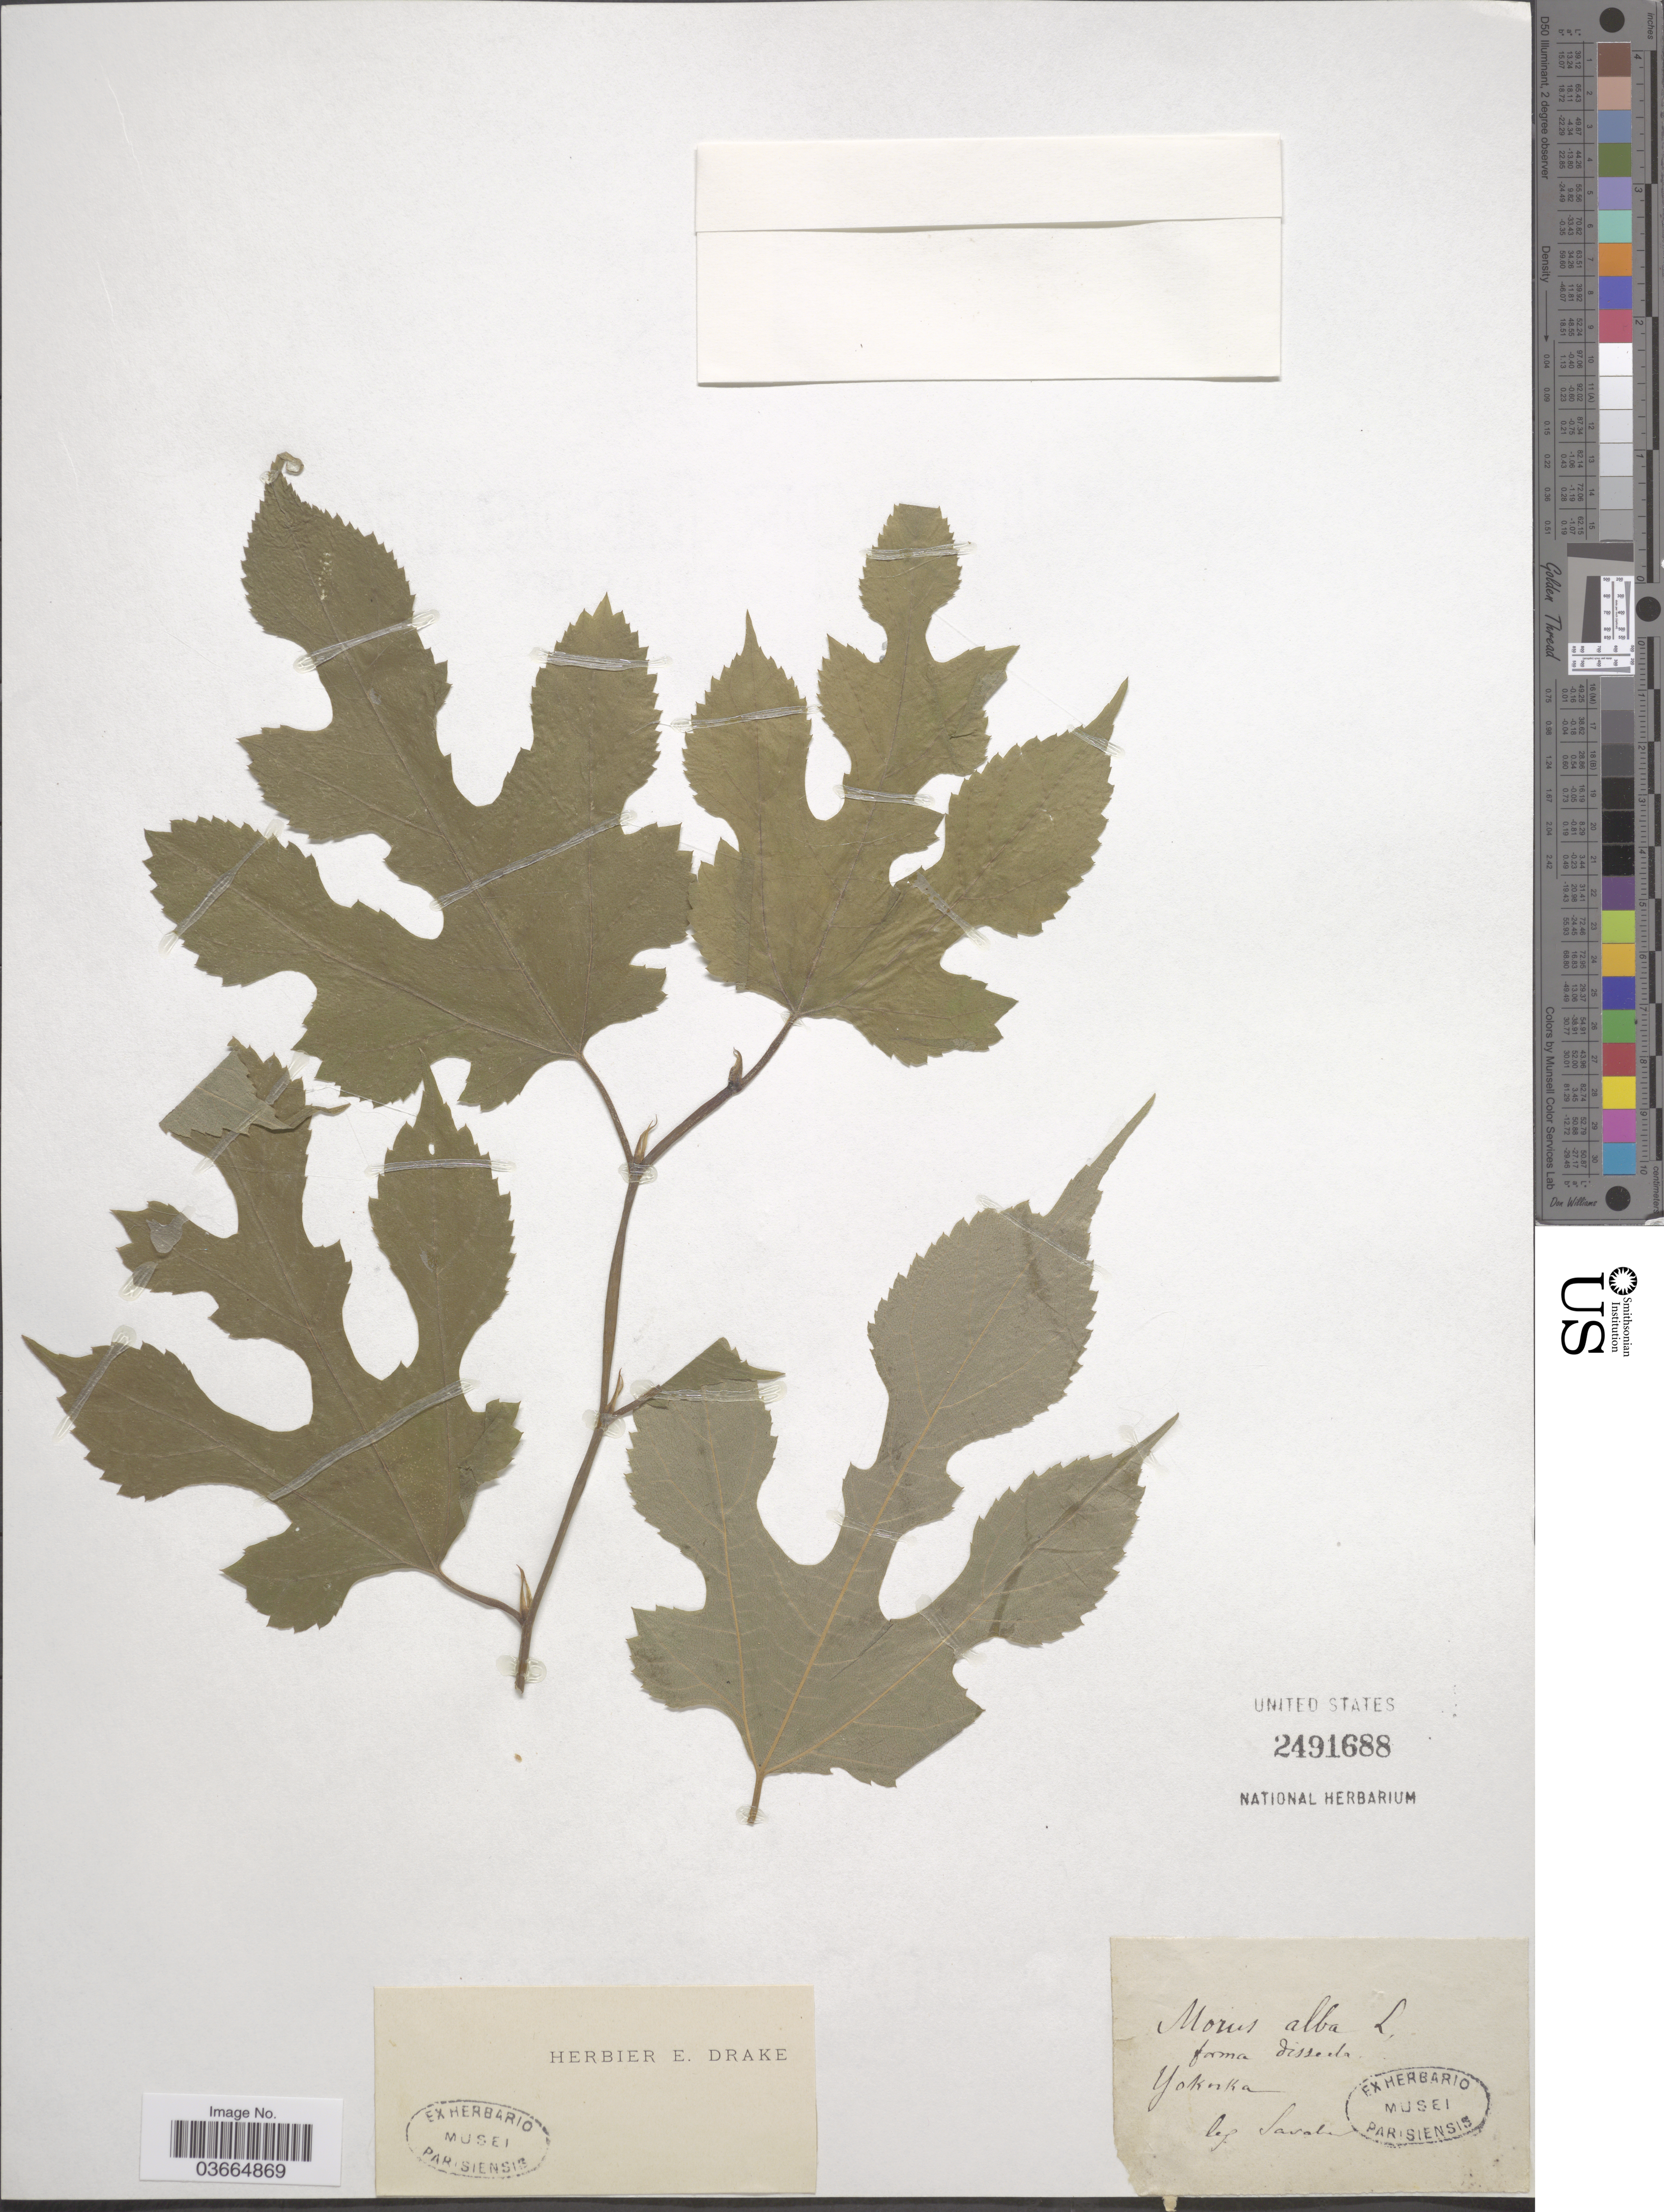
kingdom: Plantae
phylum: Tracheophyta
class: Magnoliopsida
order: Rosales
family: Moraceae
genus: Morus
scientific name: Morus alba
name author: L.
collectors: Sasaki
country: Japan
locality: Yokoska.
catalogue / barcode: US 2491688